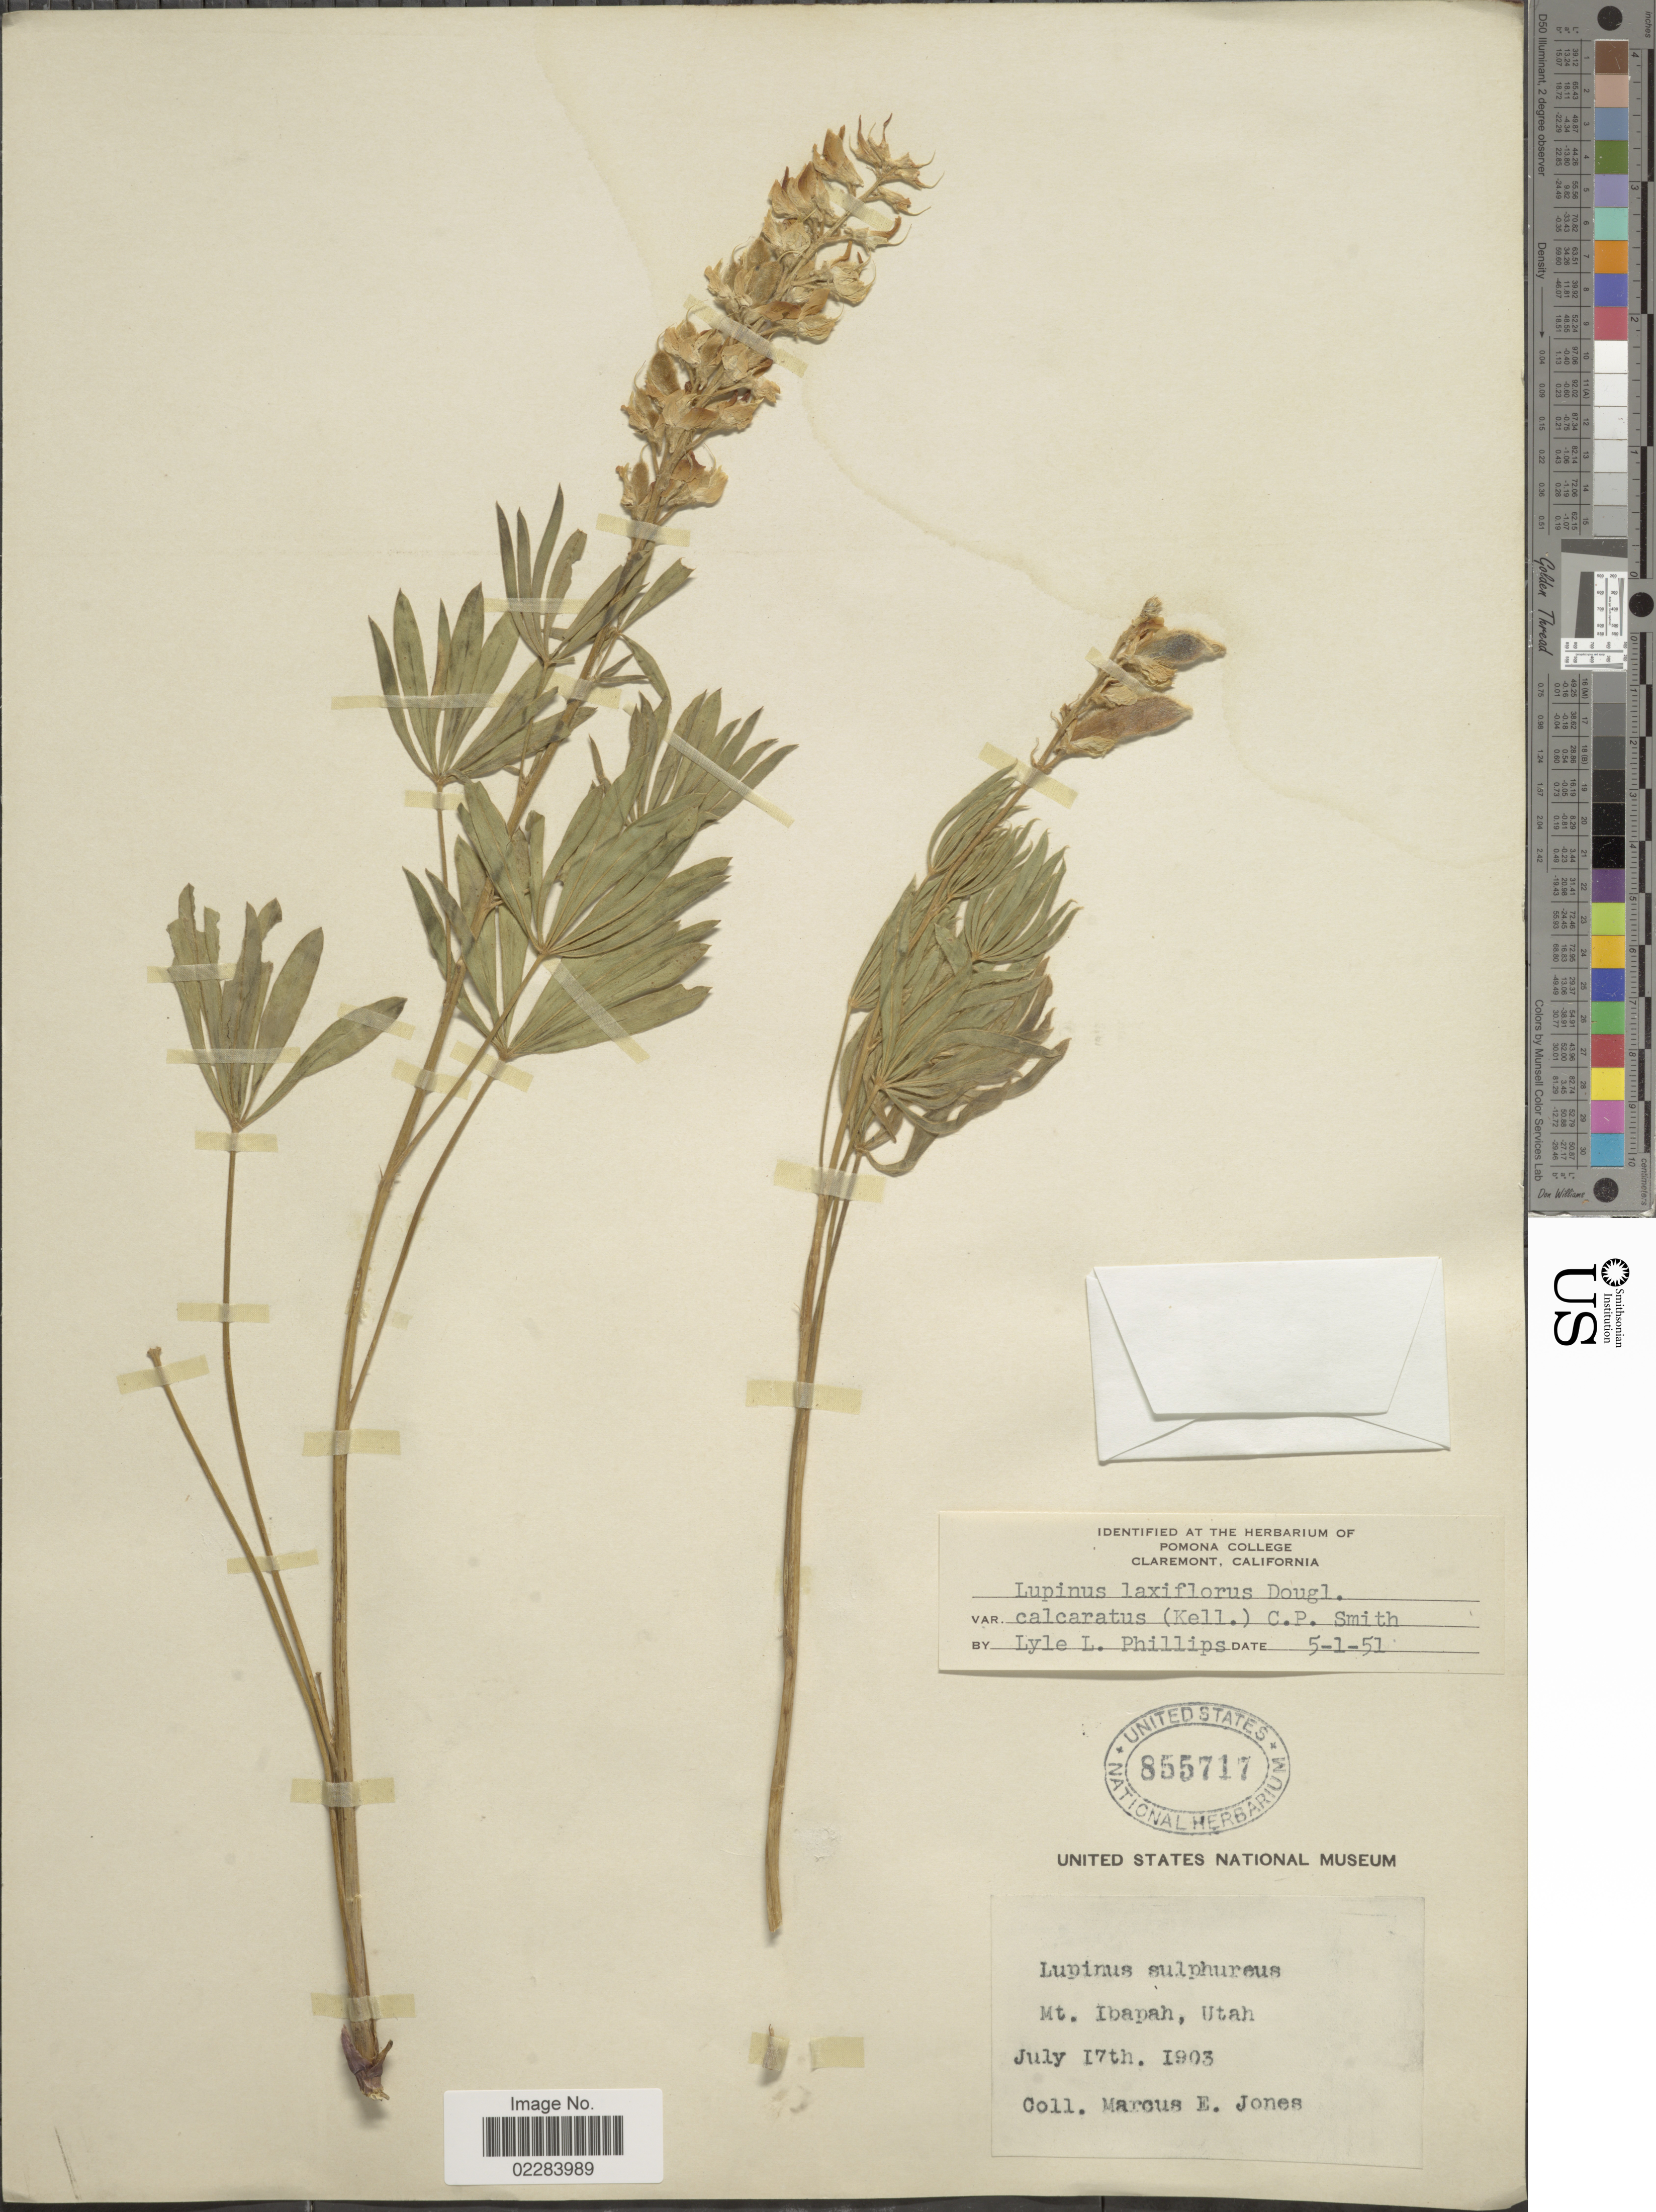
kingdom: Plantae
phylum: Tracheophyta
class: Magnoliopsida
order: Fabales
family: Fabaceae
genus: Lupinus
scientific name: Lupinus arbustus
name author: Lindl.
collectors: M. E. Jones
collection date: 1903-07-17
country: United States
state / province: Utah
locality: Mt. Ibapah.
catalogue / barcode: US 855717